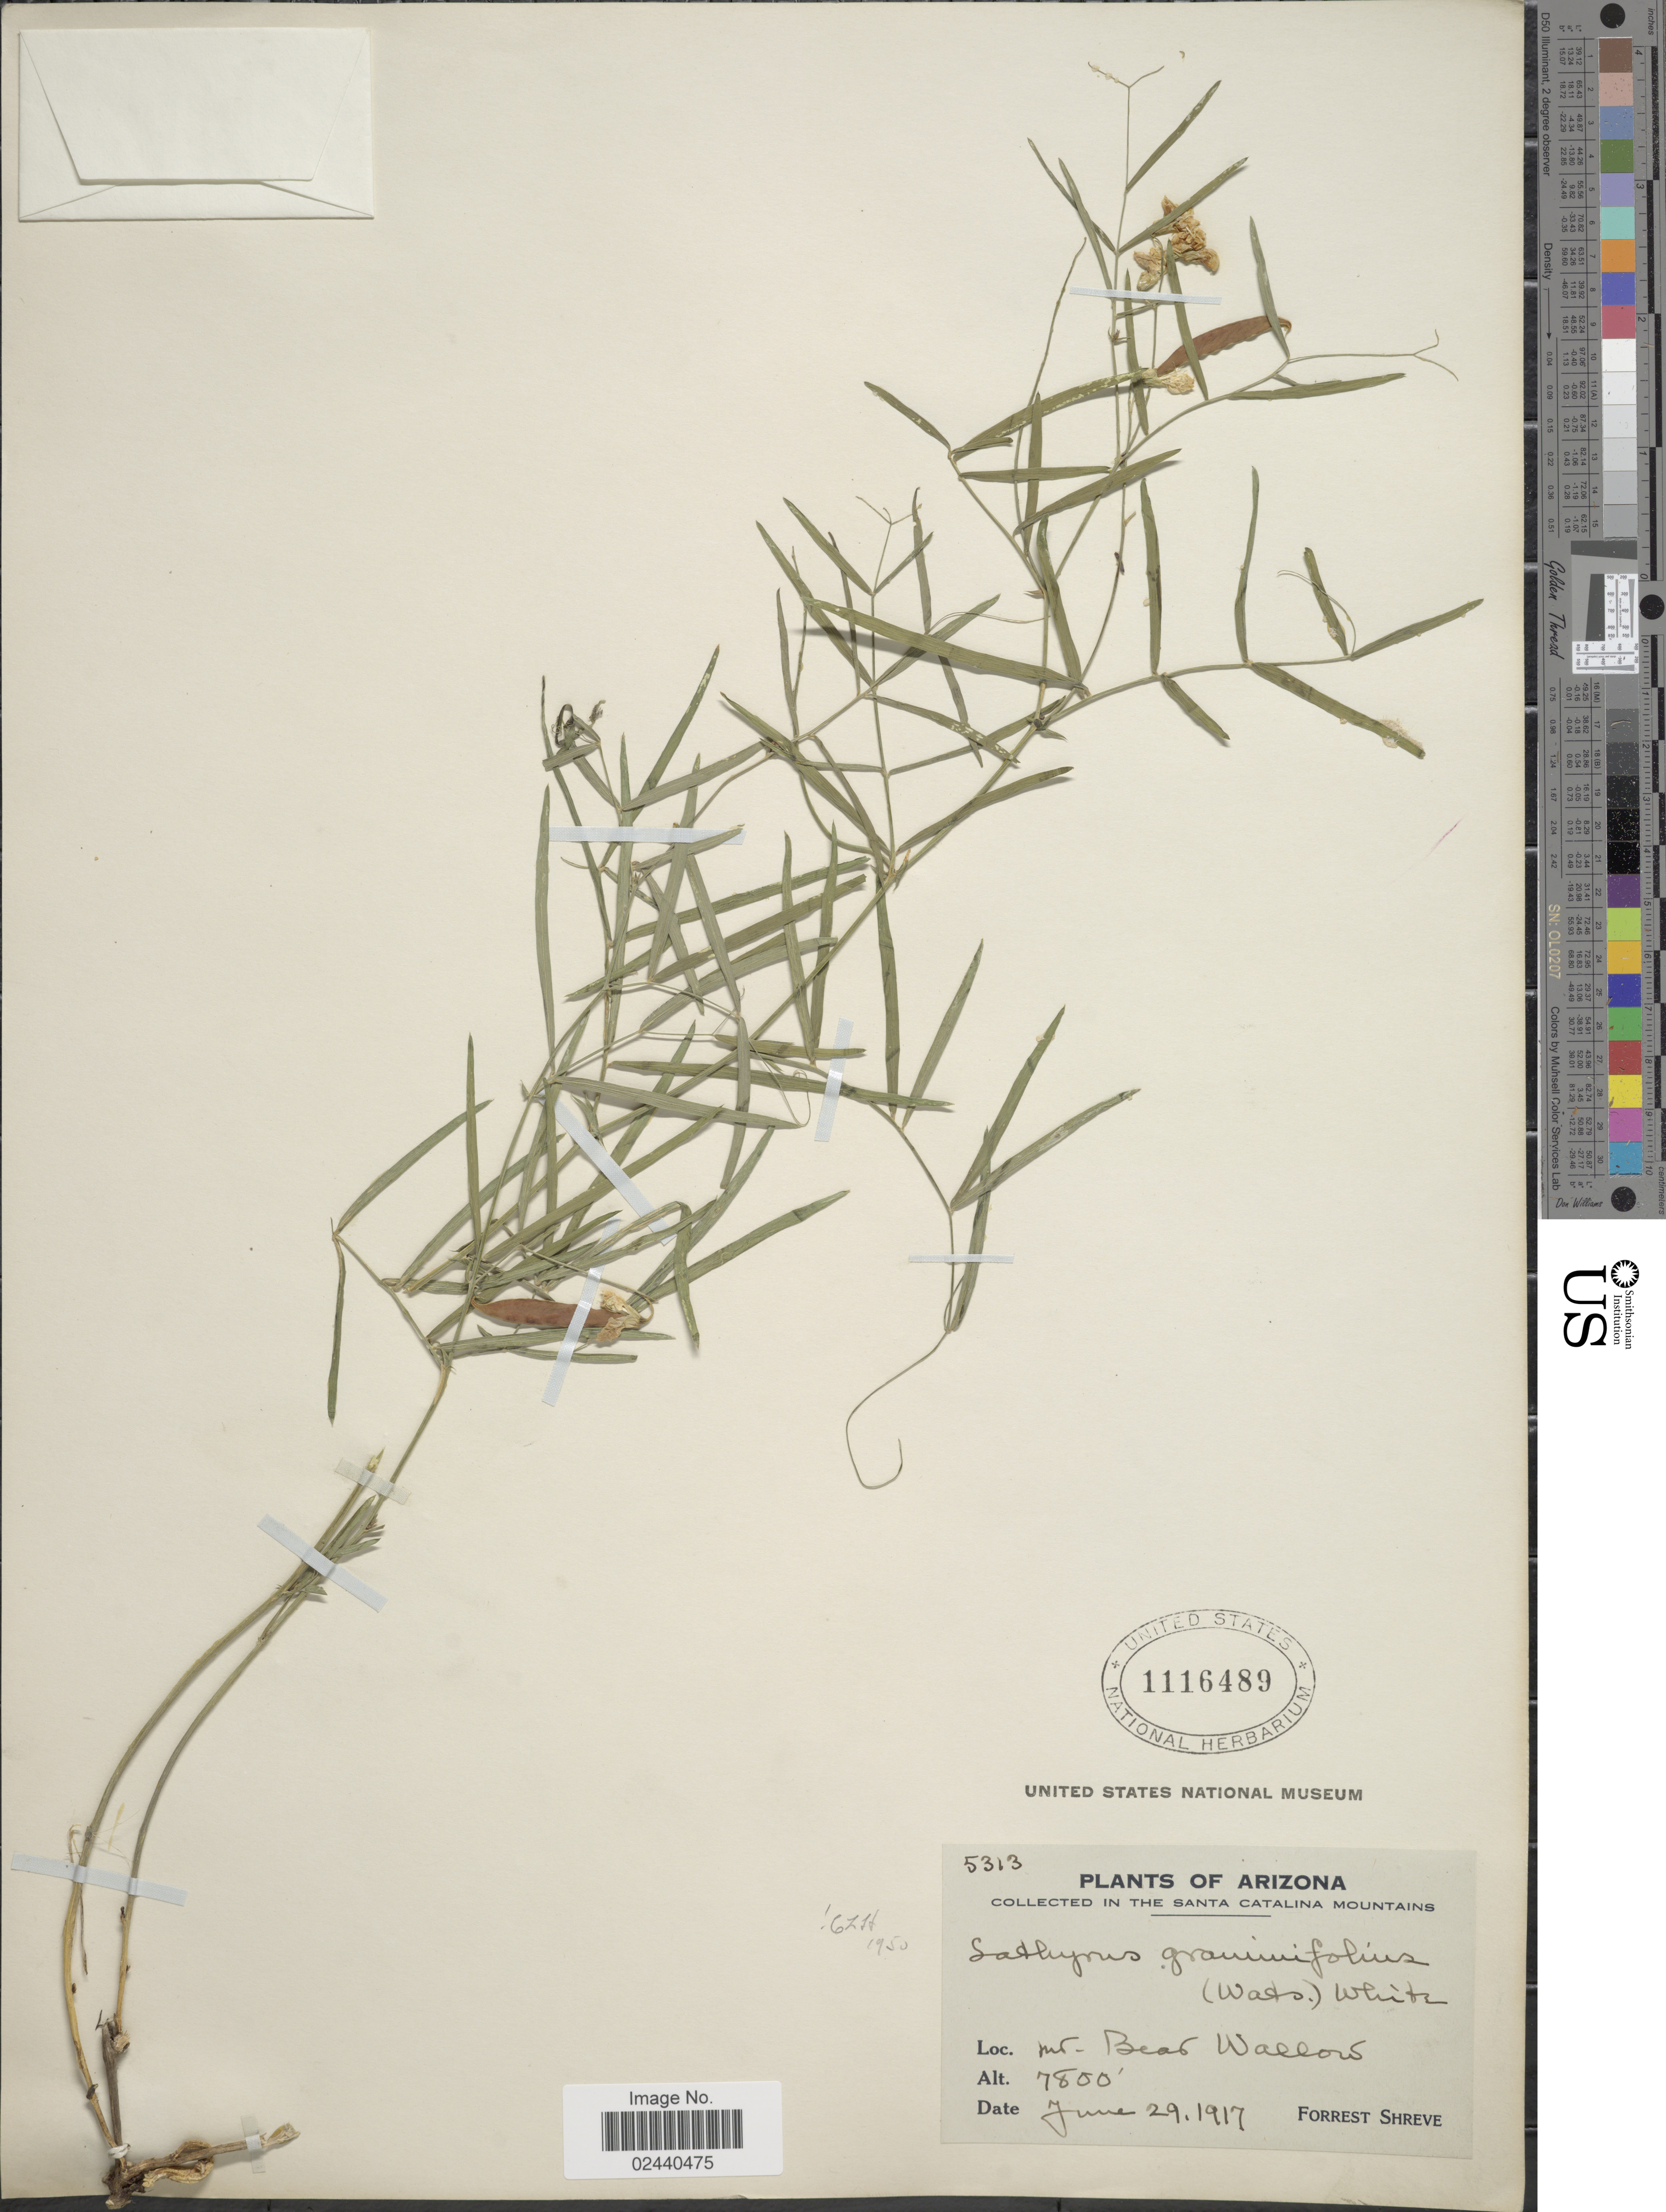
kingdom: Plantae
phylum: Tracheophyta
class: Magnoliopsida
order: Fabales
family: Fabaceae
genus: Lathyrus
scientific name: Lathyrus graminifolius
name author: (S. Watson) T.G. White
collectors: F. Shreve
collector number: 5313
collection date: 1917-06-29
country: United States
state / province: Arizona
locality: In the Santa Catalina Mountains. Mt. Bear Wallow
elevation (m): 2377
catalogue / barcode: US 1116489